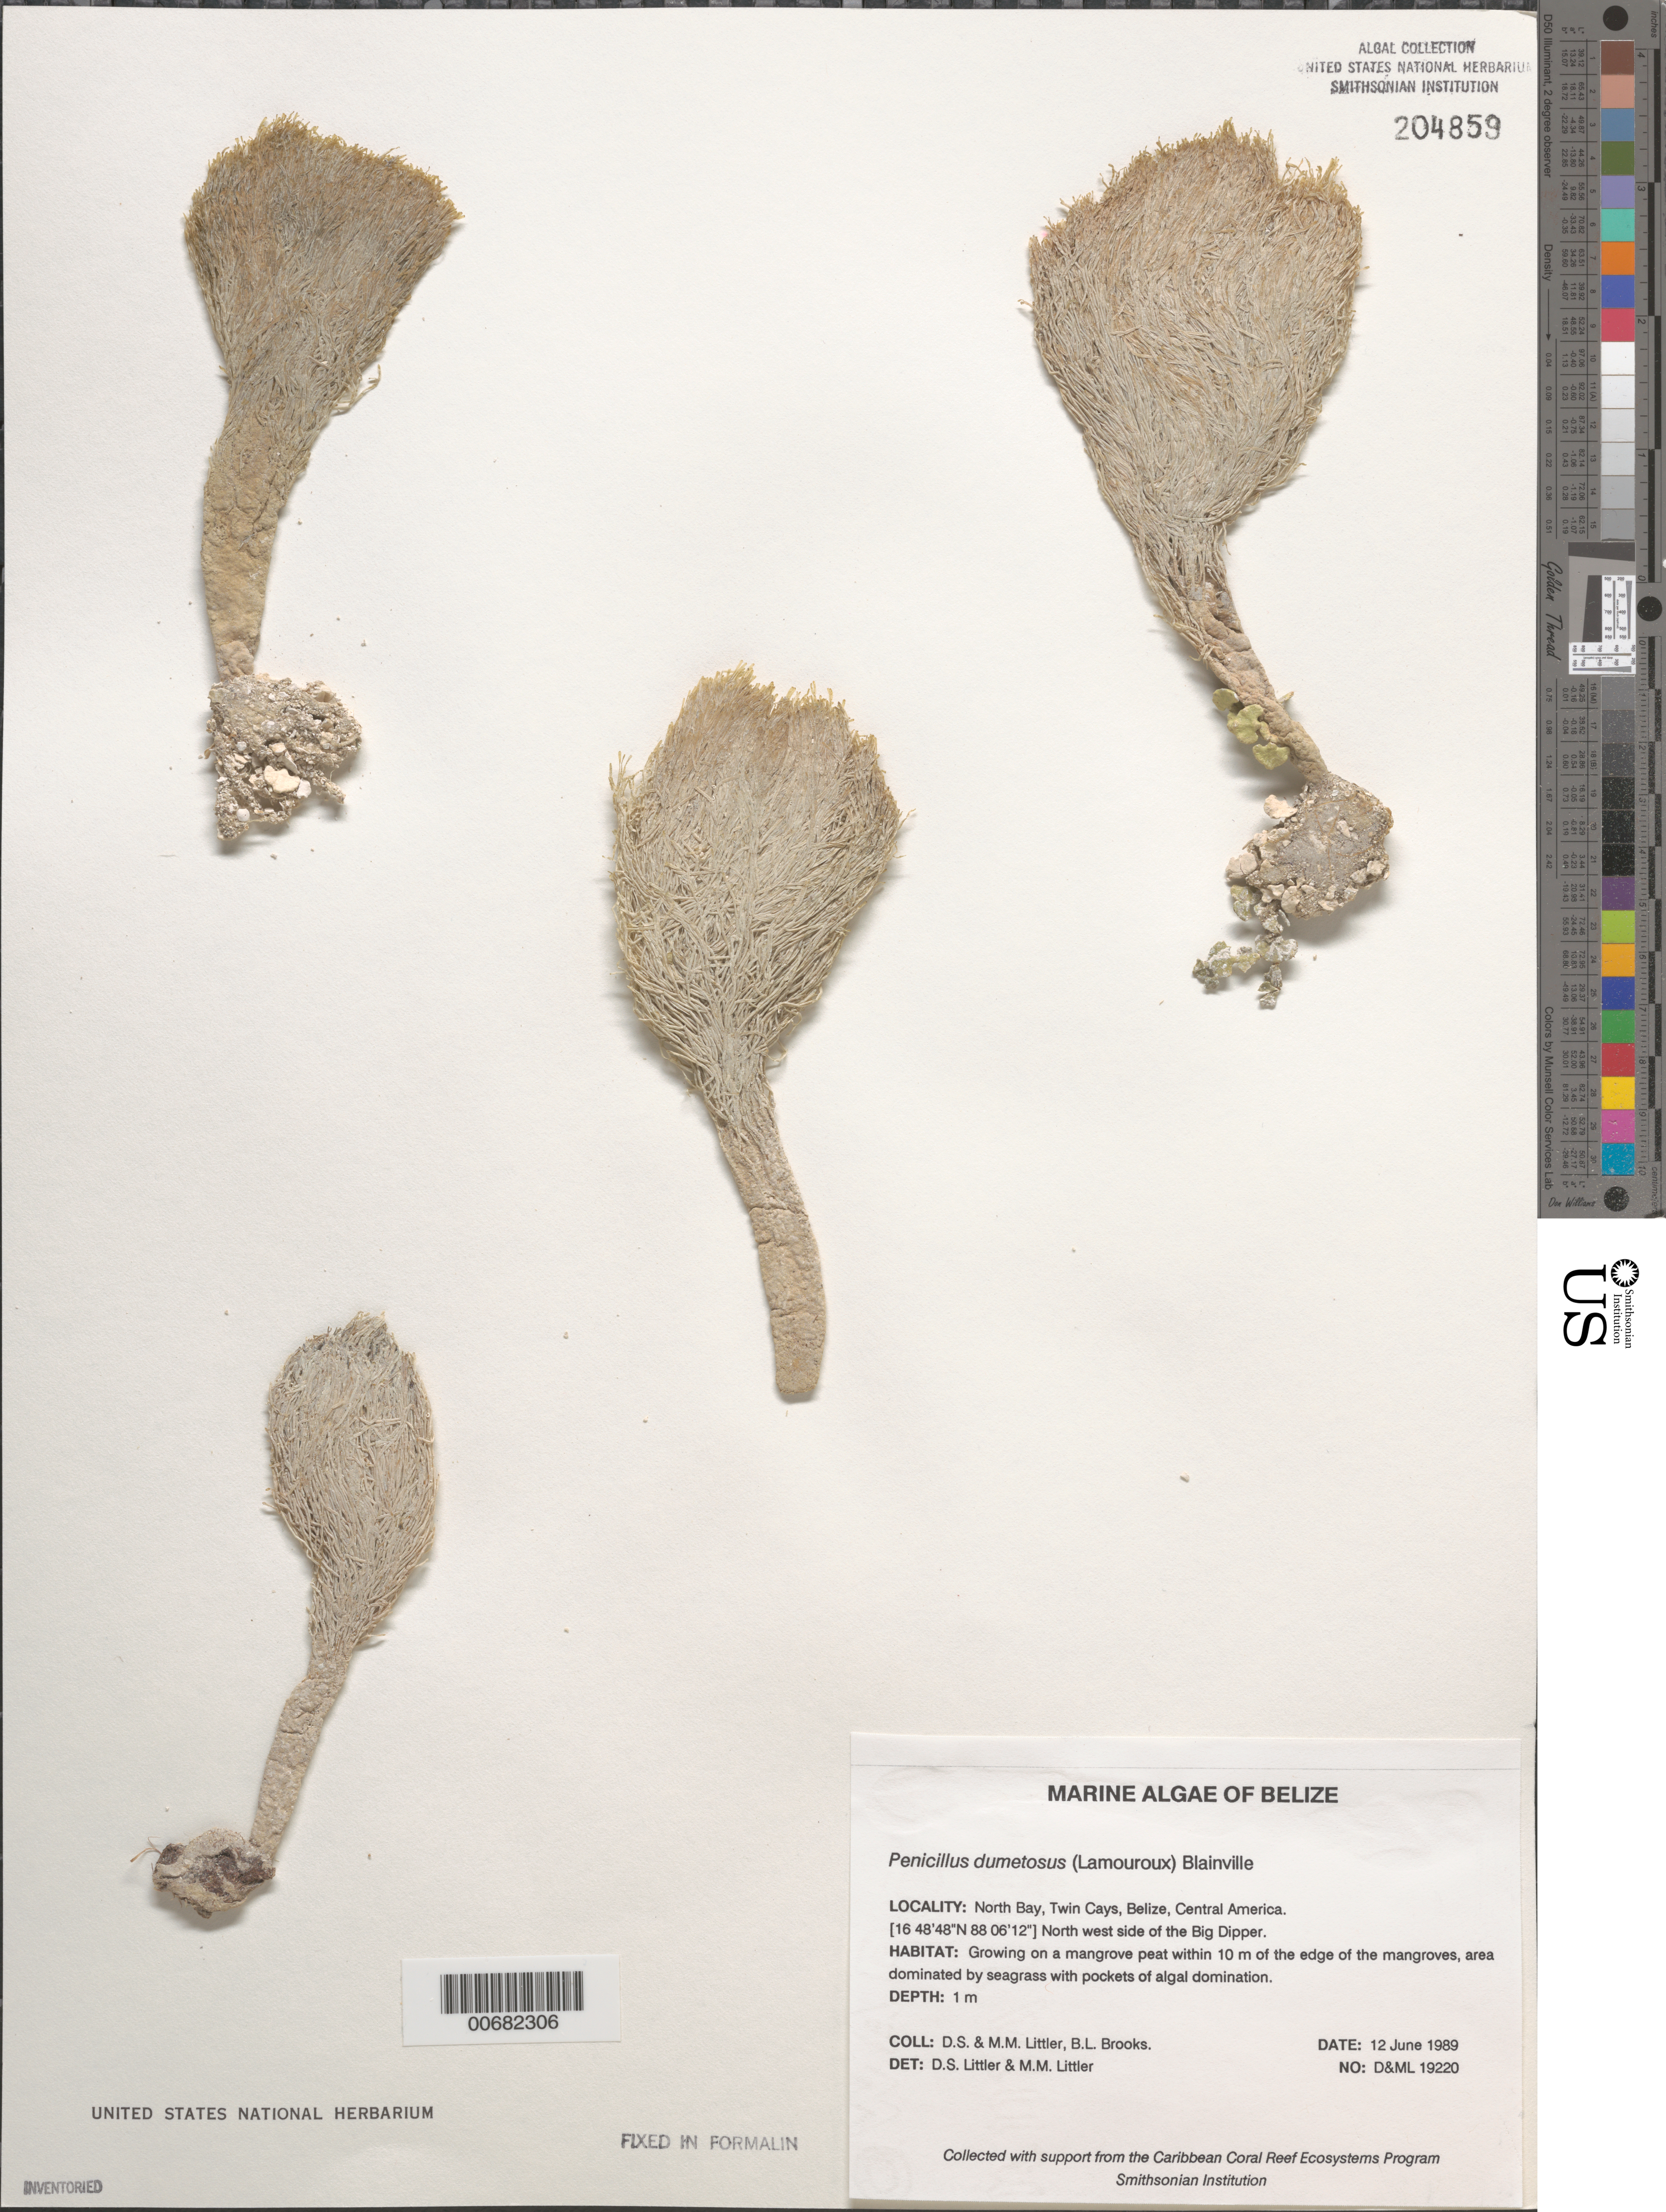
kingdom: Plantae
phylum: Chlorophyta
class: Ulvophyceae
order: Bryopsidales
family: Udoteaceae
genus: Penicillus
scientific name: Penicillus dumetosus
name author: (J.V.Lamouroux) Blainville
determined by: Littler, D. S.; Littler, M. M.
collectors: D. S. Littler, M. M. Littler & B. Brooks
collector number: D&ML 19220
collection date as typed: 12 Jun 1989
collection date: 1989-06-12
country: Belize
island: Twin Cays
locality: North Bay, Big Dipper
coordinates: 16 48' 48" N, 88 06' 12" W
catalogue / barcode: US 204859